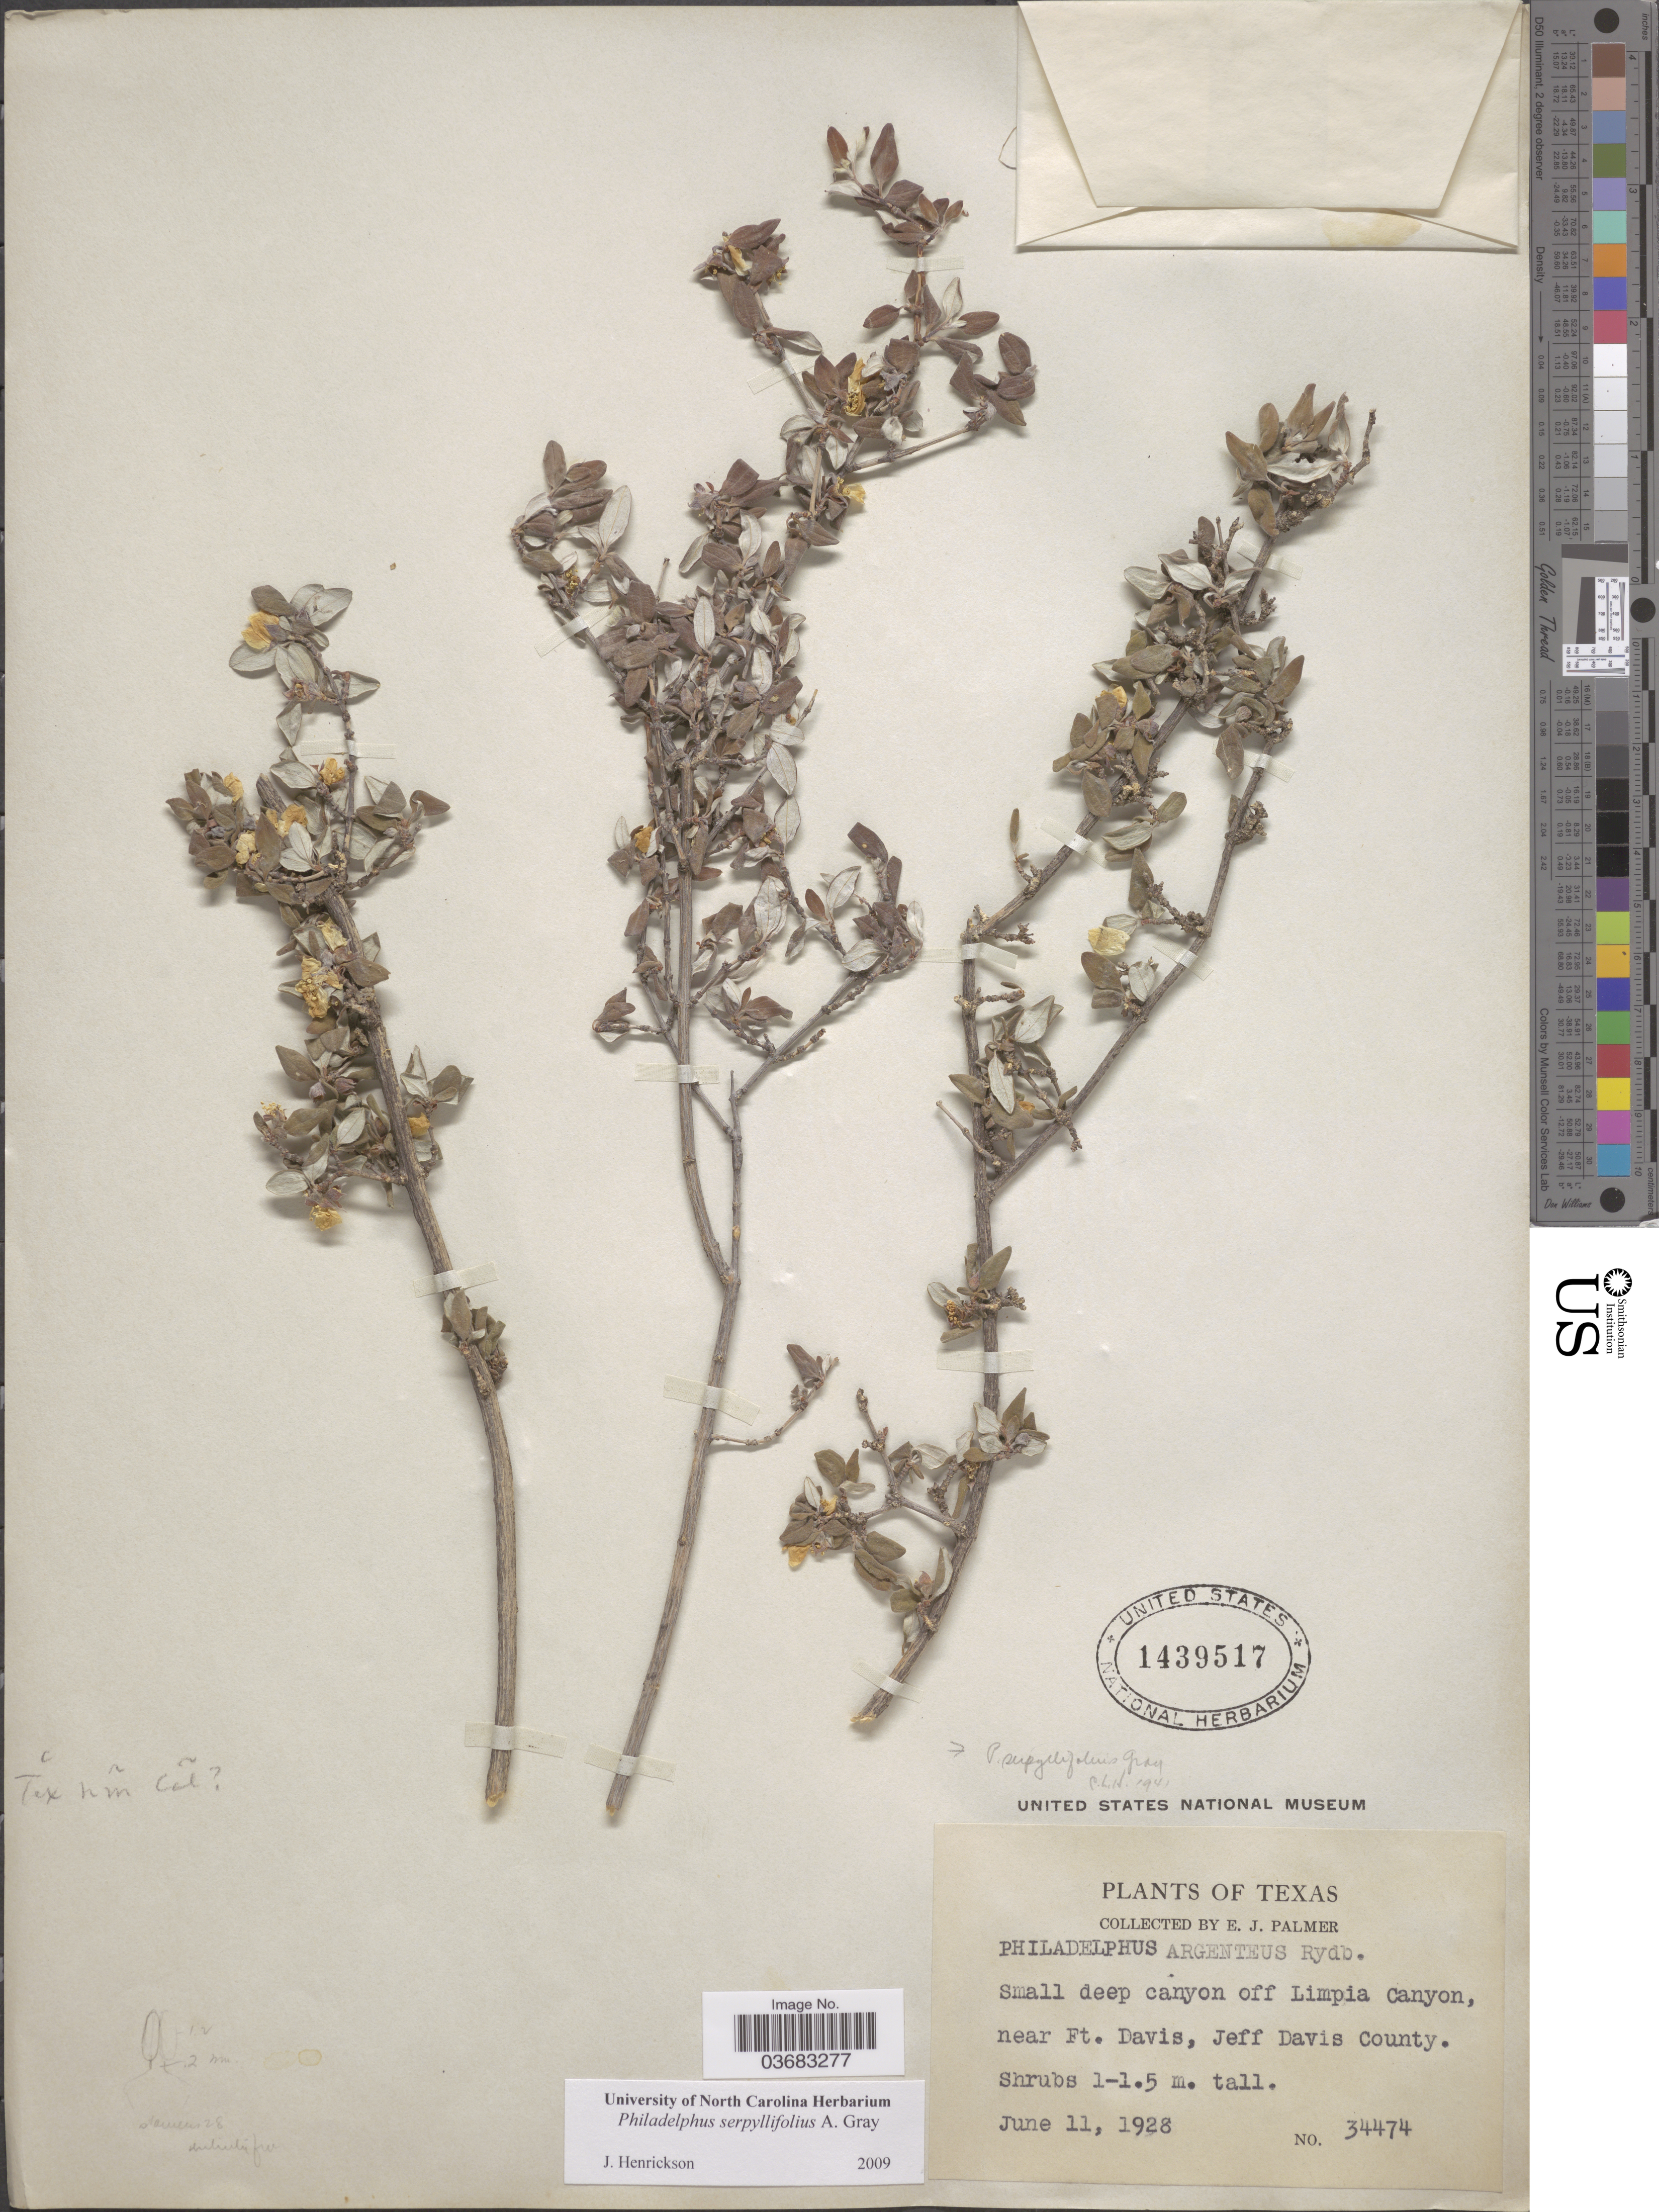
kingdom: Plantae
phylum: Tracheophyta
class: Magnoliopsida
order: Cornales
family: Hydrangeaceae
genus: Philadelphus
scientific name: Philadelphus serpyllifolius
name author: A. Gray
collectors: E. J. Palmer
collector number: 34474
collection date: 1928-06-11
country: United States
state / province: Texas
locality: Small deep canyon off Limpia Canyon, near Ft. Davis, Jeff Davis County.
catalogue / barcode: US 1439517